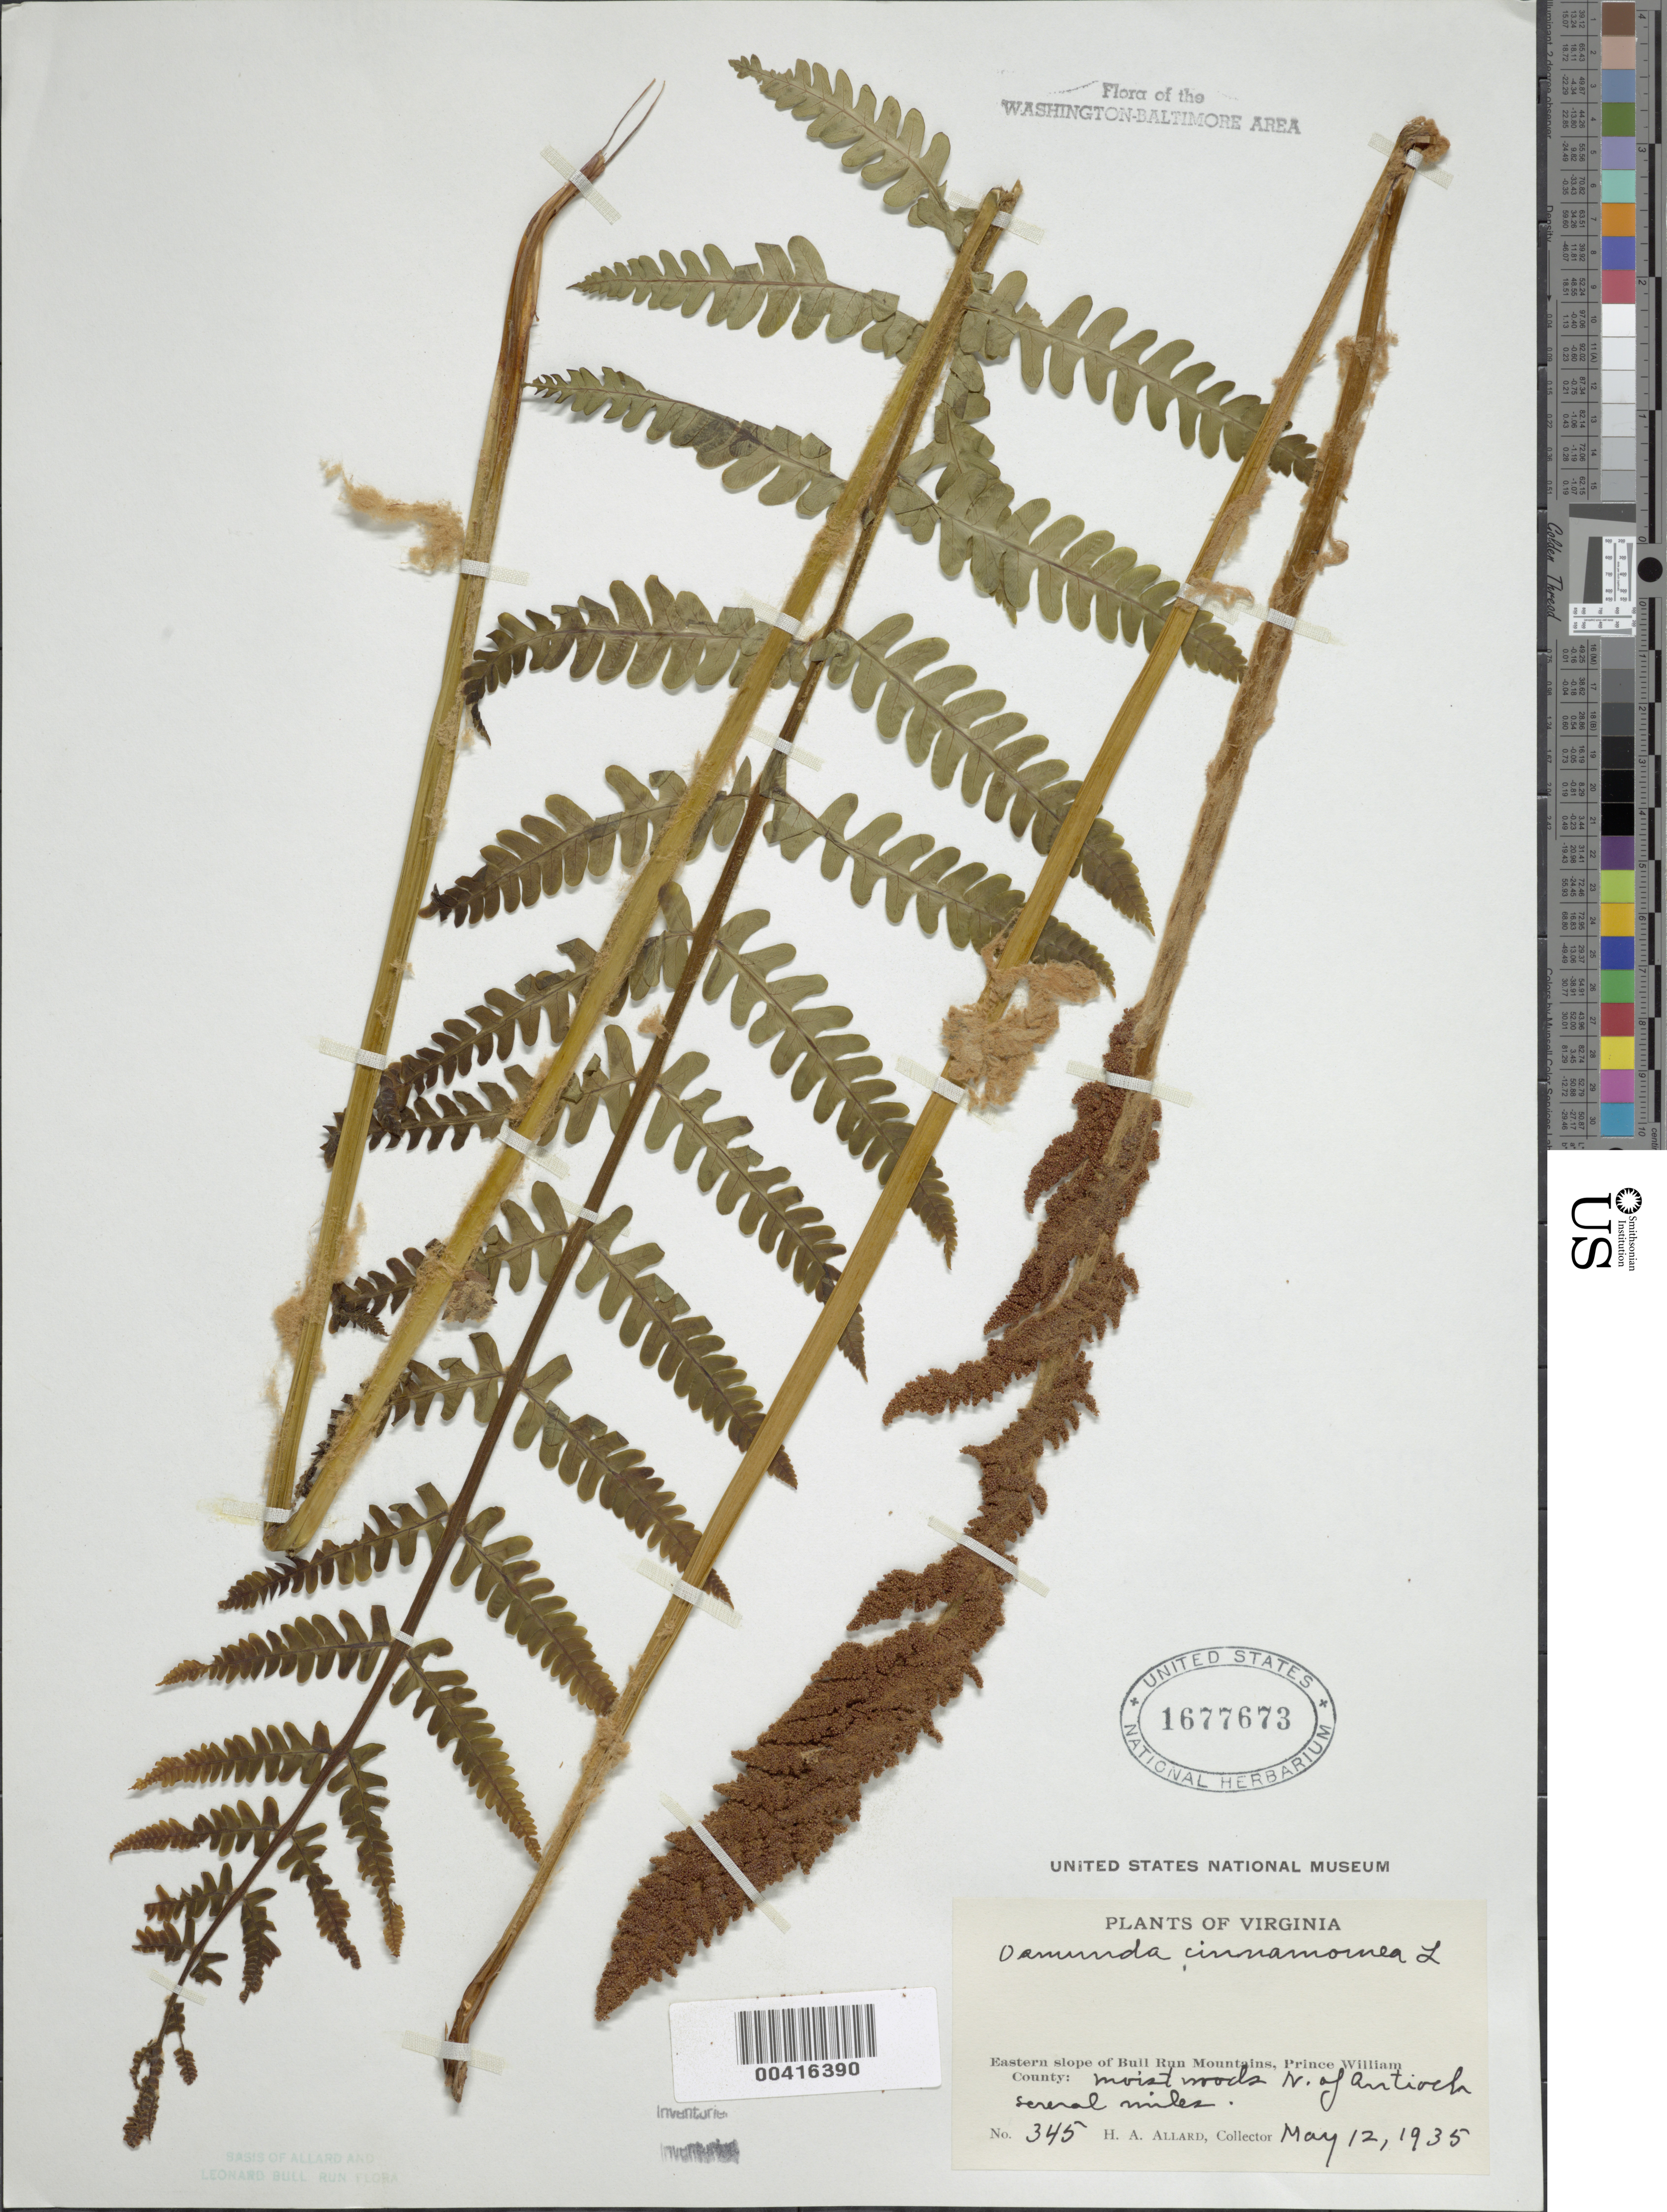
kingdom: Plantae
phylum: Tracheophyta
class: Polypodiopsida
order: Osmundales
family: Osmundaceae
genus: Osmundastrum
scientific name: Osmundastrum cinnamomeum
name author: (L.) C. Presl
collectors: H. A. Allard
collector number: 345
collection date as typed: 12 May 1935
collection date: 1935-05-12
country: United States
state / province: Virginia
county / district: Prince William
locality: North of Antioch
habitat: Moist woods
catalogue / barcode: US 1677673